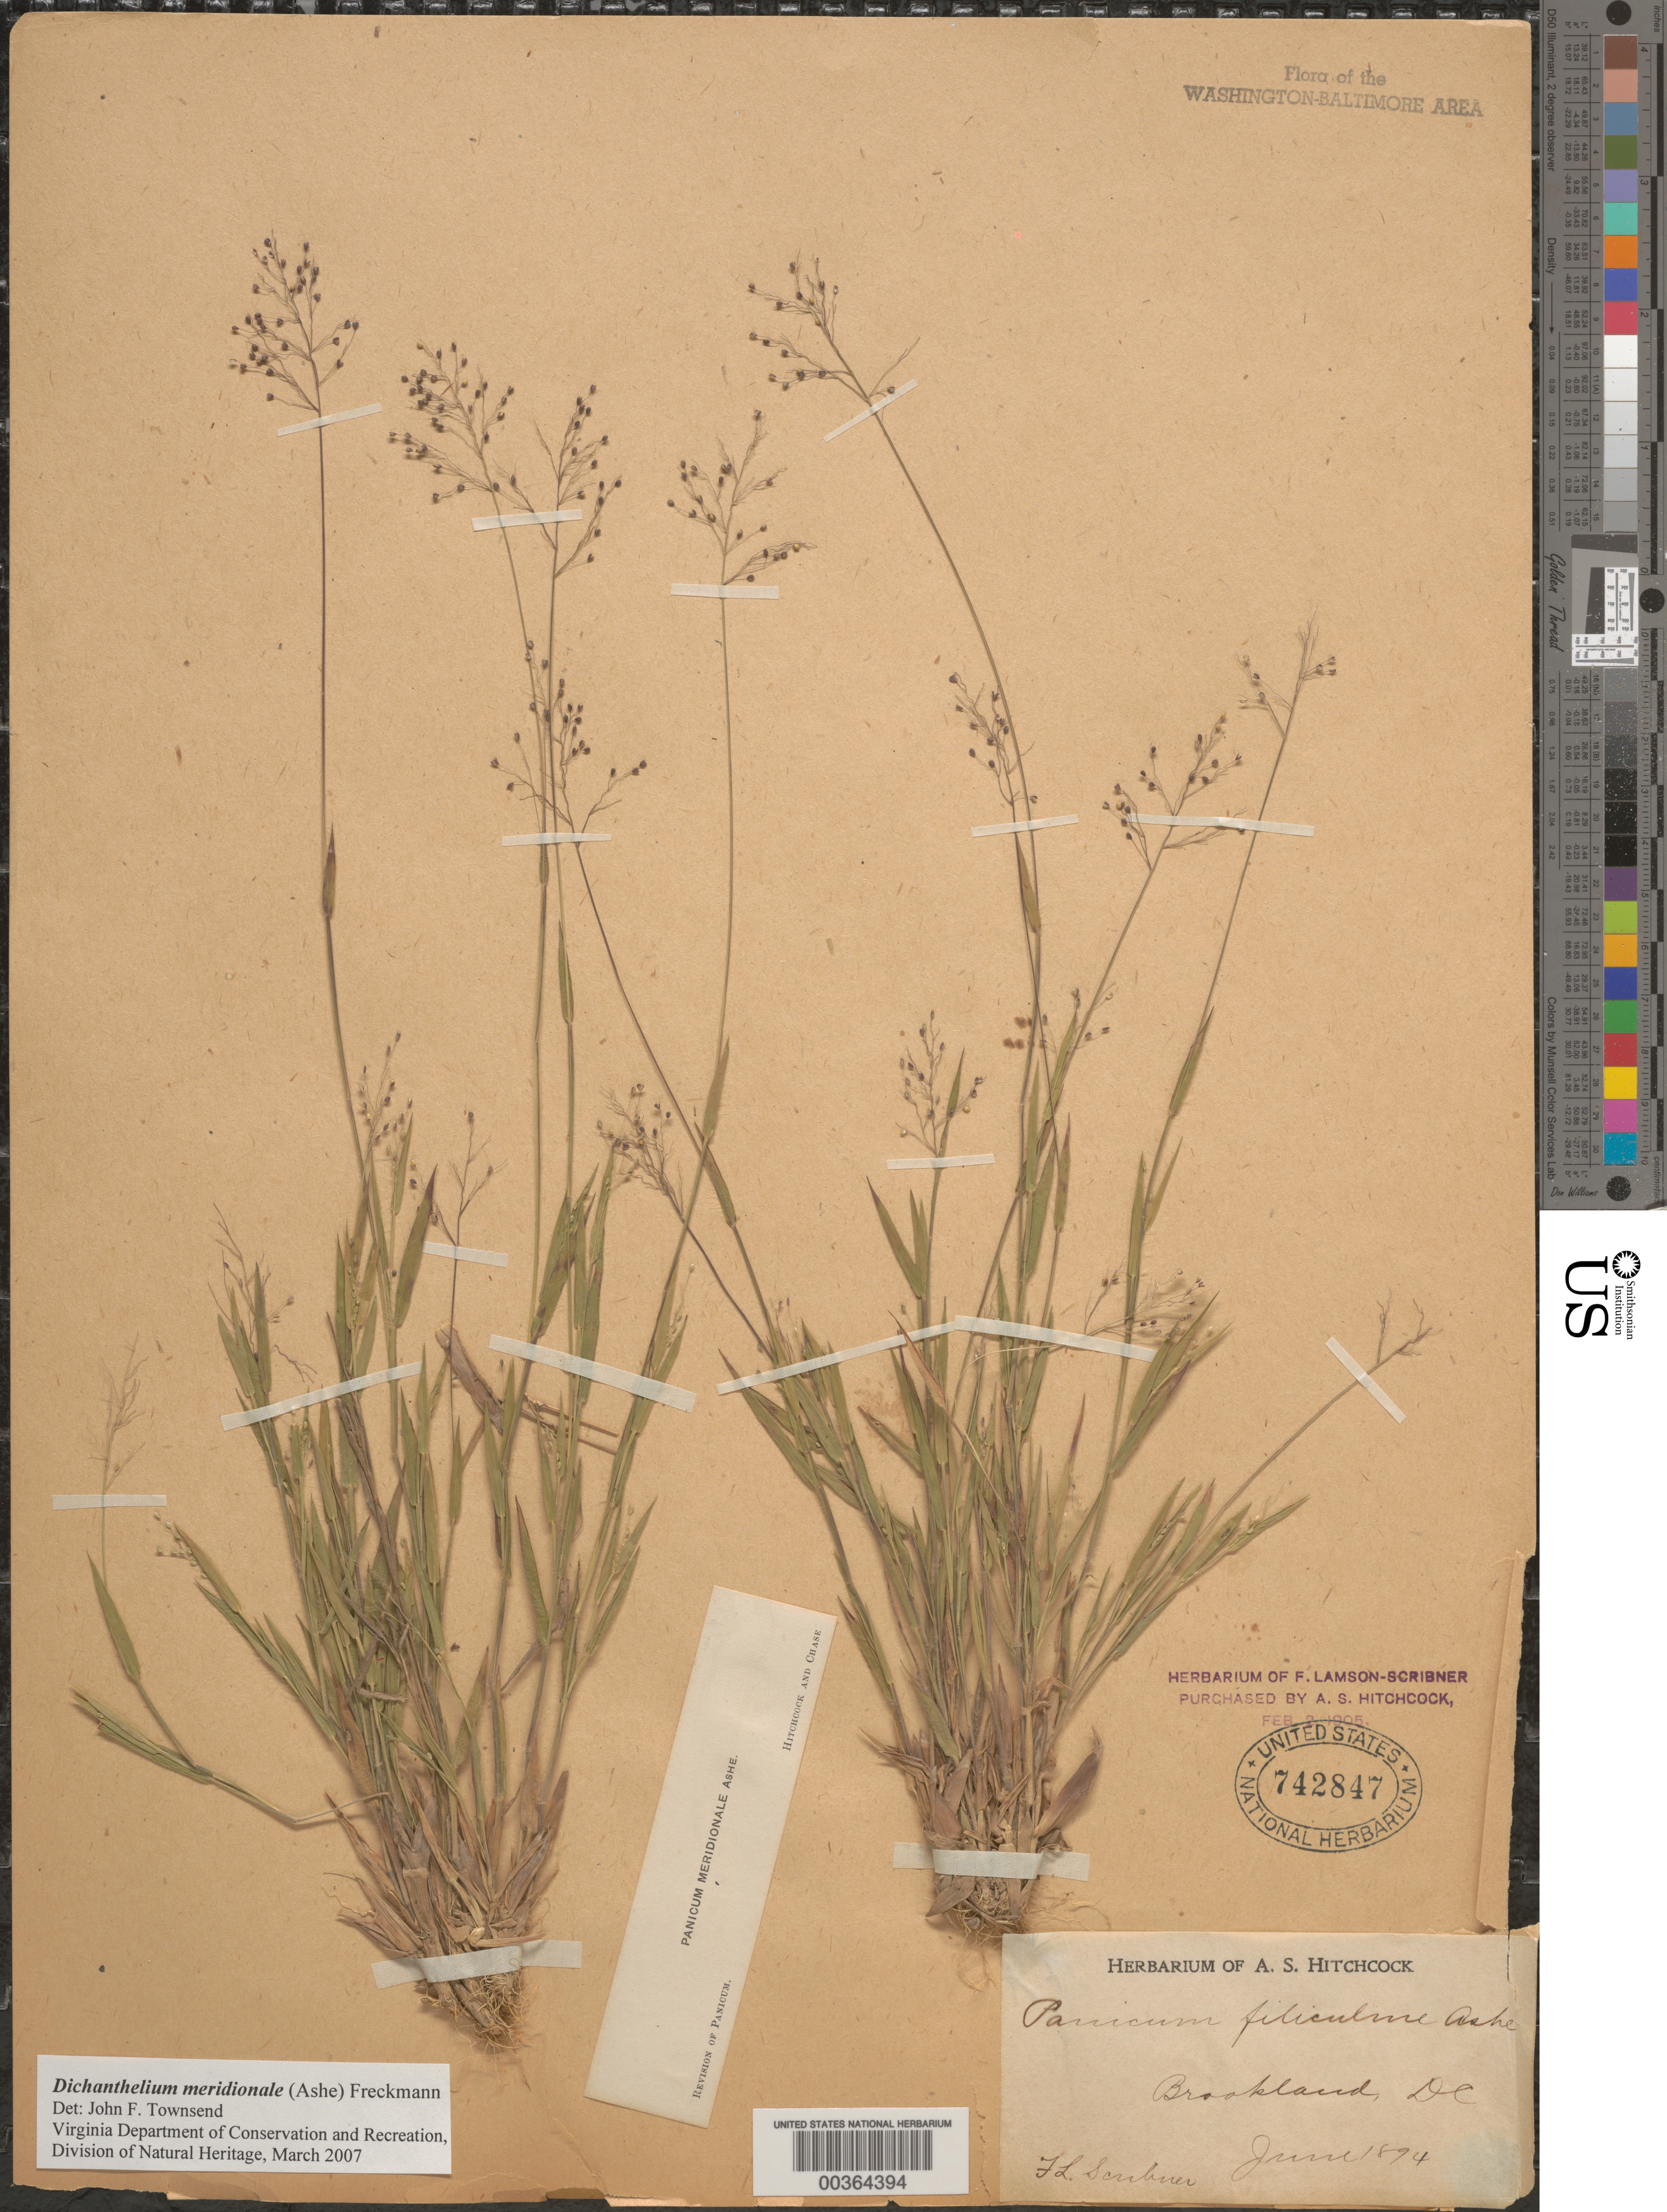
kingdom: Plantae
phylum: Tracheophyta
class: Liliopsida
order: Poales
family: Poaceae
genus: Dichanthelium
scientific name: Dichanthelium meridionale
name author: (Ashe) Freckmann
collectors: F. L. Scribner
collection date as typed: Jun 1894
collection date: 1894-06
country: United States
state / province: District of Columbia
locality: Brookland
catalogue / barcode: US 742847